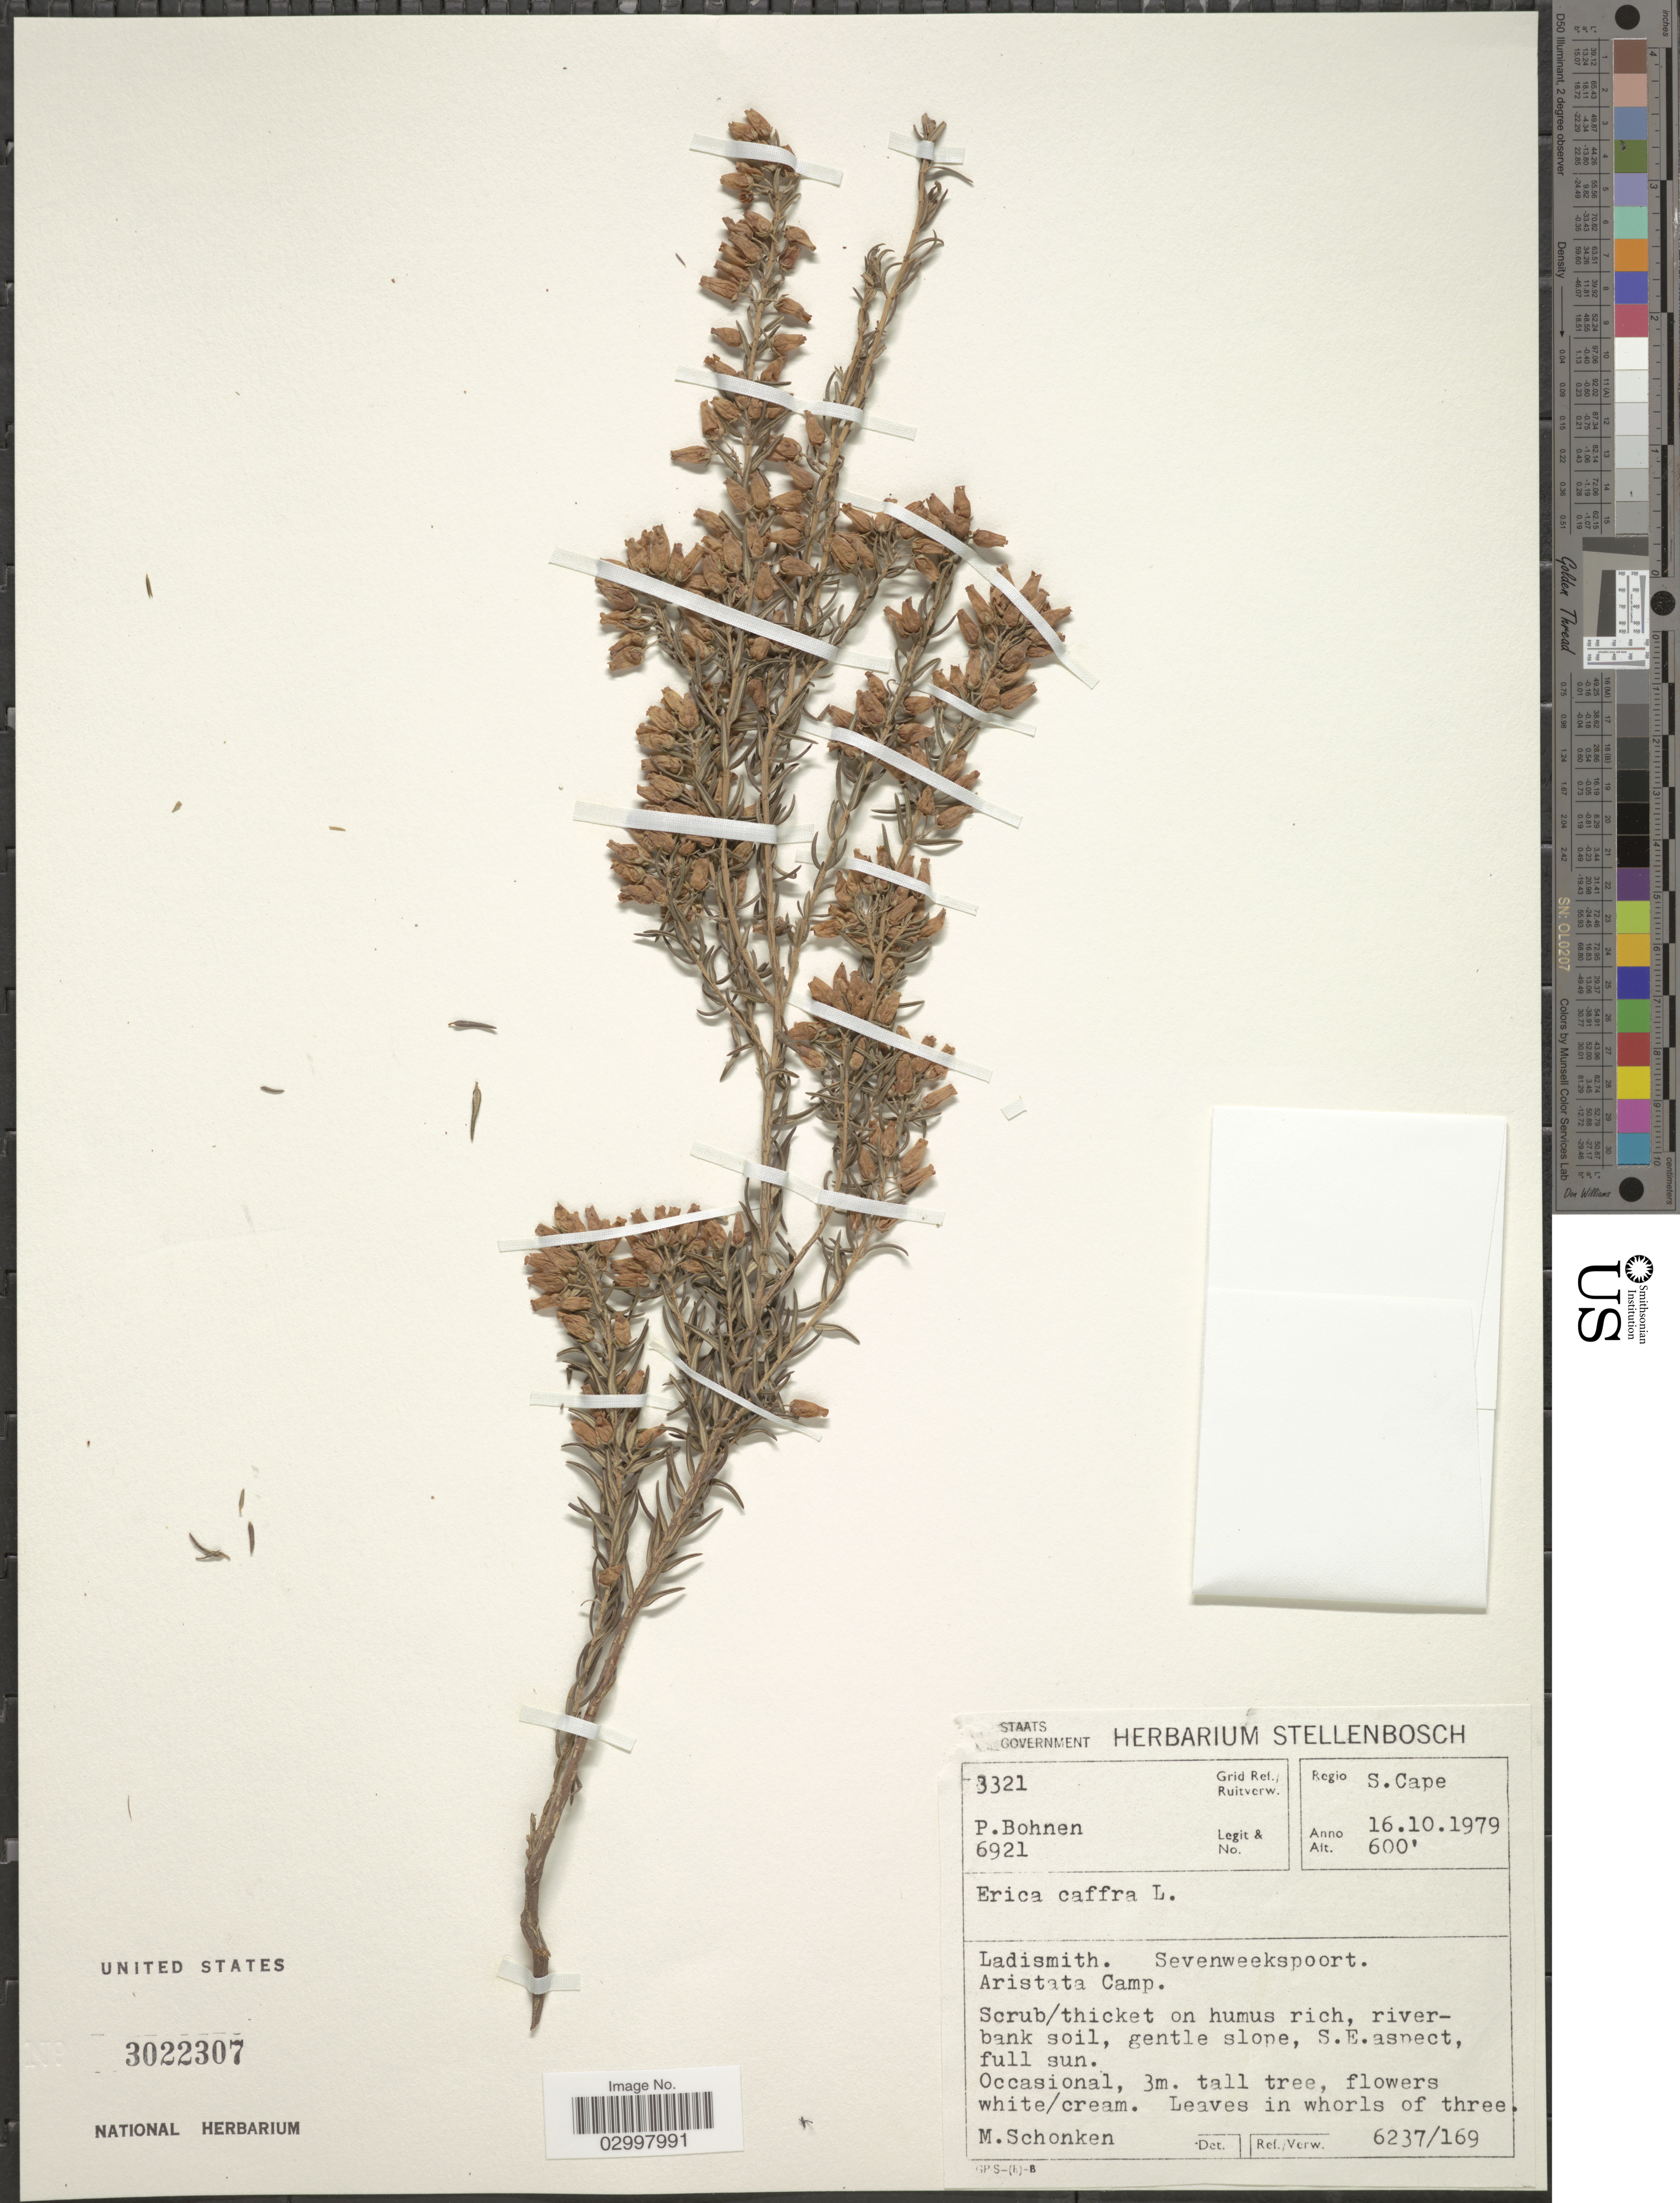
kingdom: Plantae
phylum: Tracheophyta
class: Magnoliopsida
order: Ericales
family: Ericaceae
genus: Erica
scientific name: Erica caffra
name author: L.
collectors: P. Bohnen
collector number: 6921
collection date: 1979-10-16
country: South Africa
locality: Regio S. Cape. Grid Ref./Ruitverw. 3321. Ladismith. Sevenweekspoort. Aristata Camp.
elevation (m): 183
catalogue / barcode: US 3022307